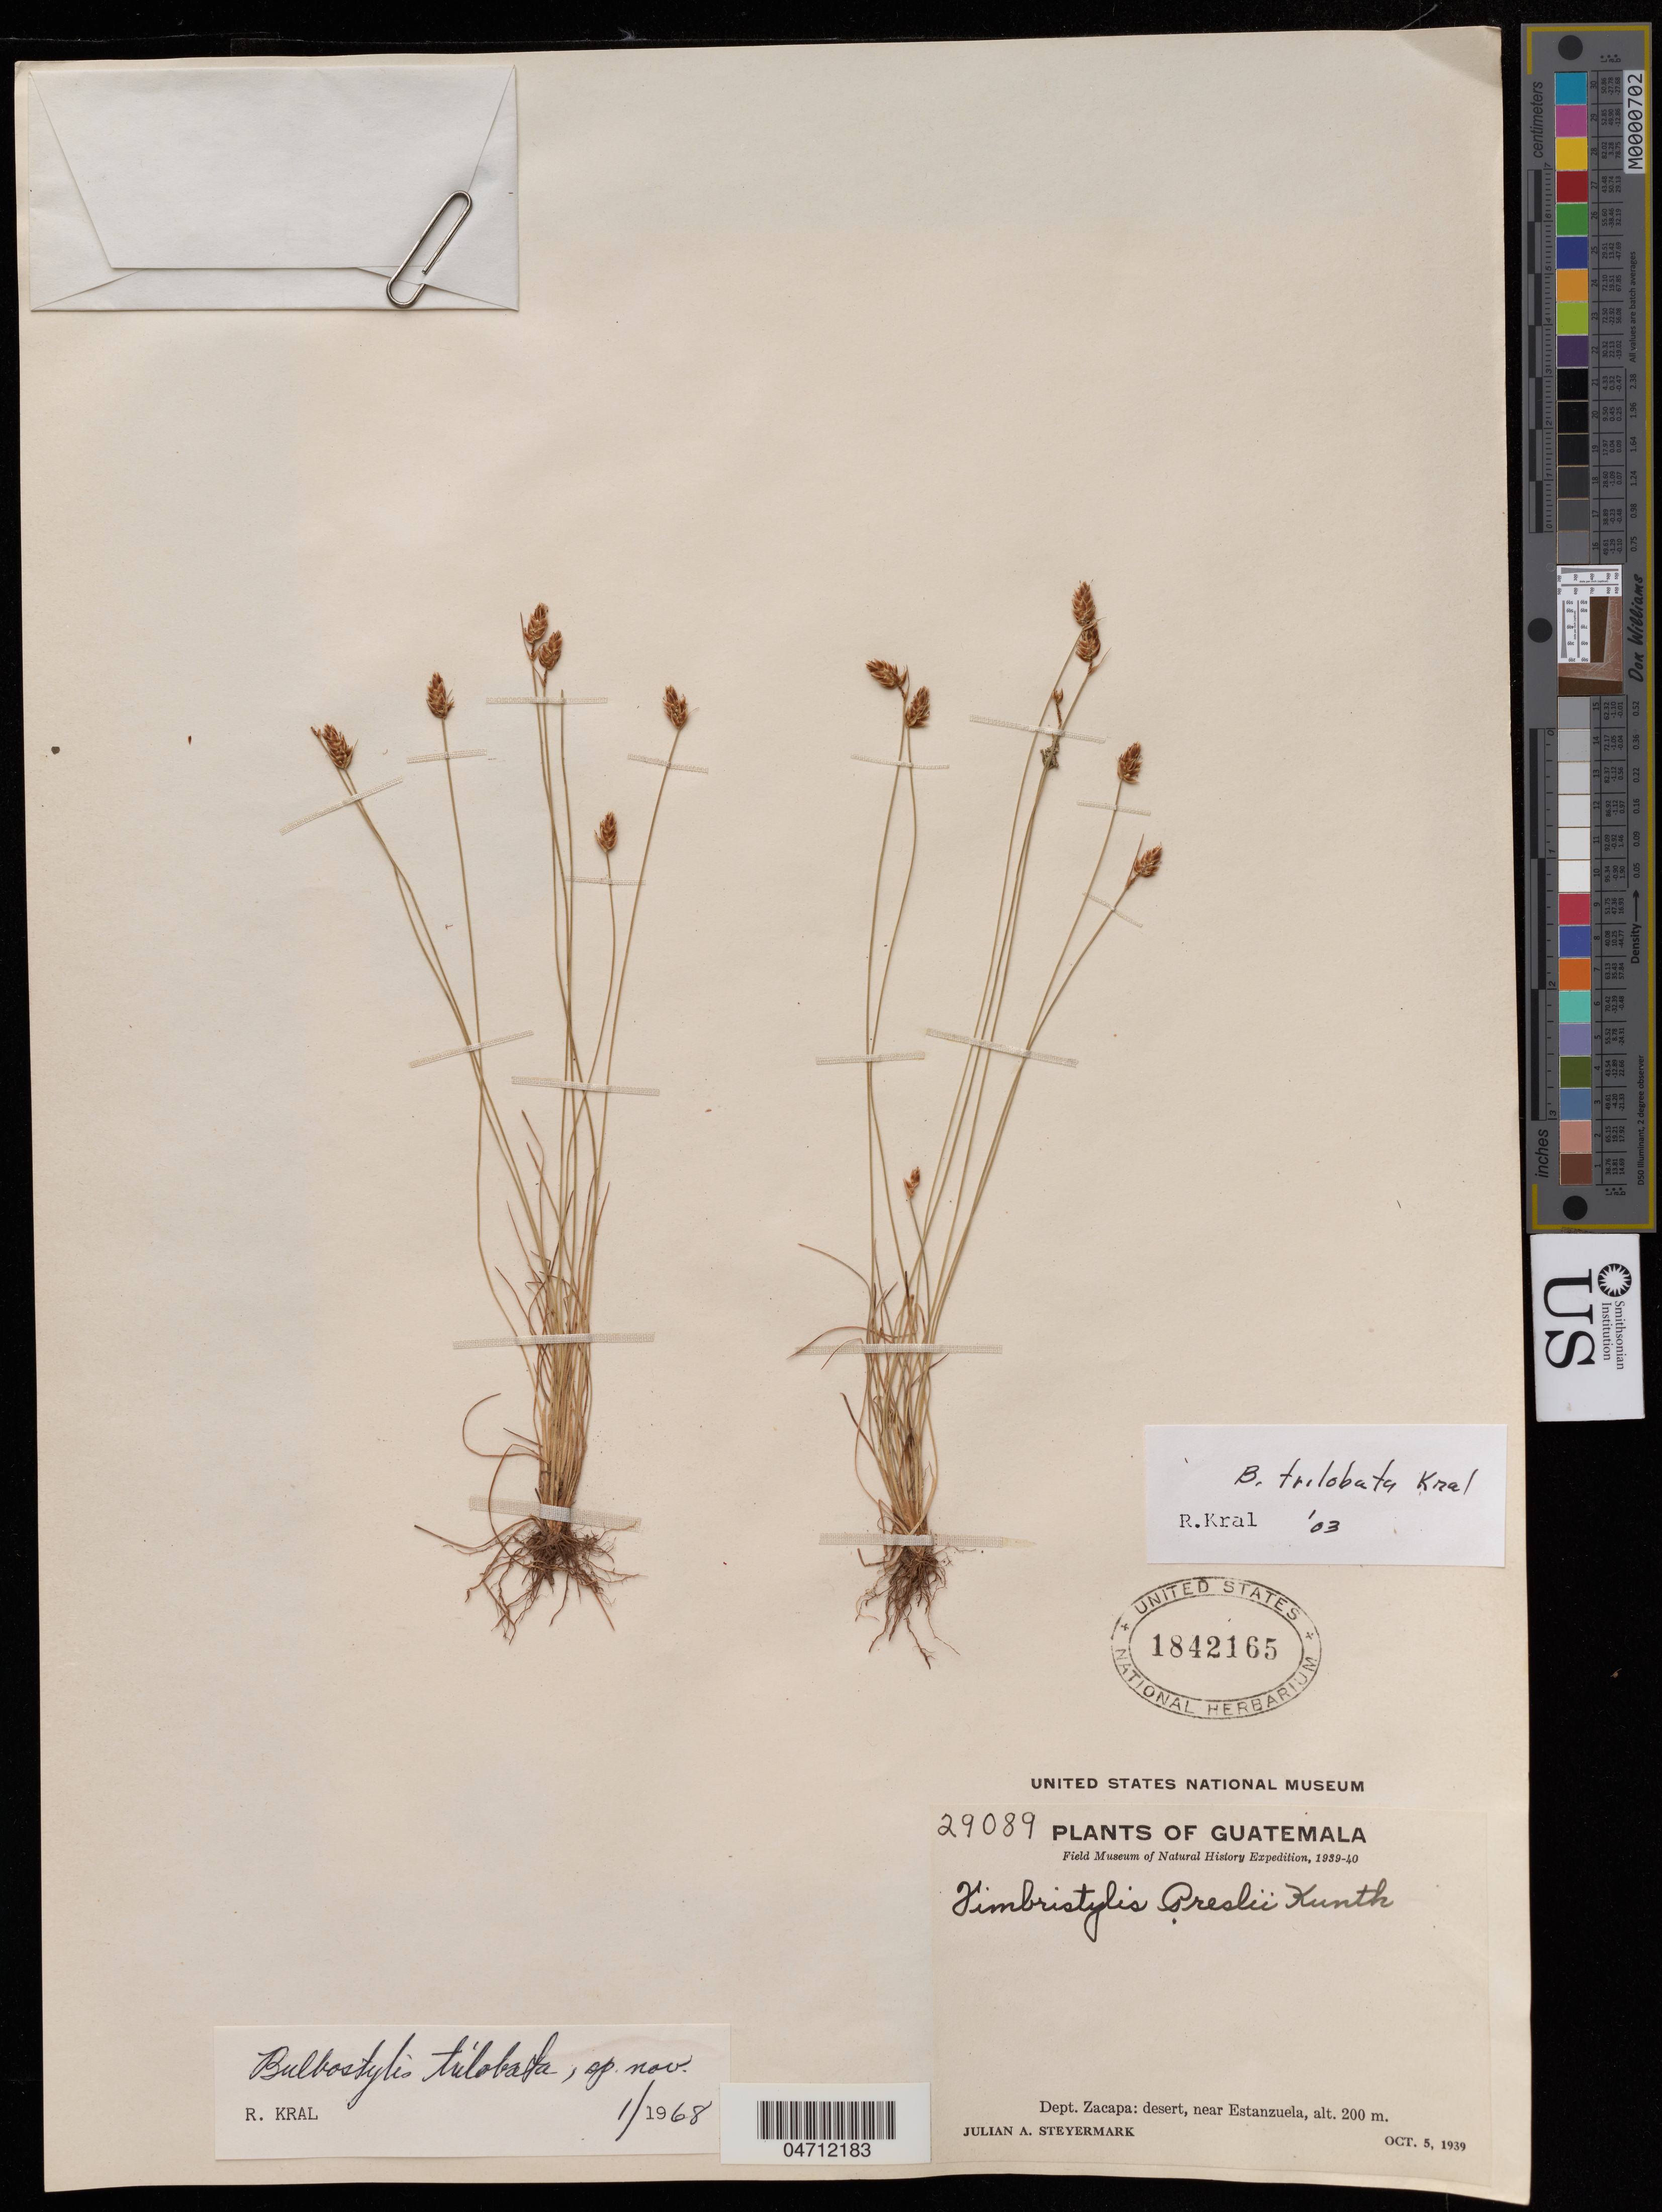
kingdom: Plantae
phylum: Tracheophyta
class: Liliopsida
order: Poales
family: Cyperaceae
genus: Bulbostylis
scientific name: Bulbostylis trilobata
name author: Kral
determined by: Kral, Robert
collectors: J. Steyermark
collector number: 29089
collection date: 1939-10-05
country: Guatemala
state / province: Zacapa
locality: Near Estanzuela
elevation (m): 200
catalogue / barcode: US 1842165